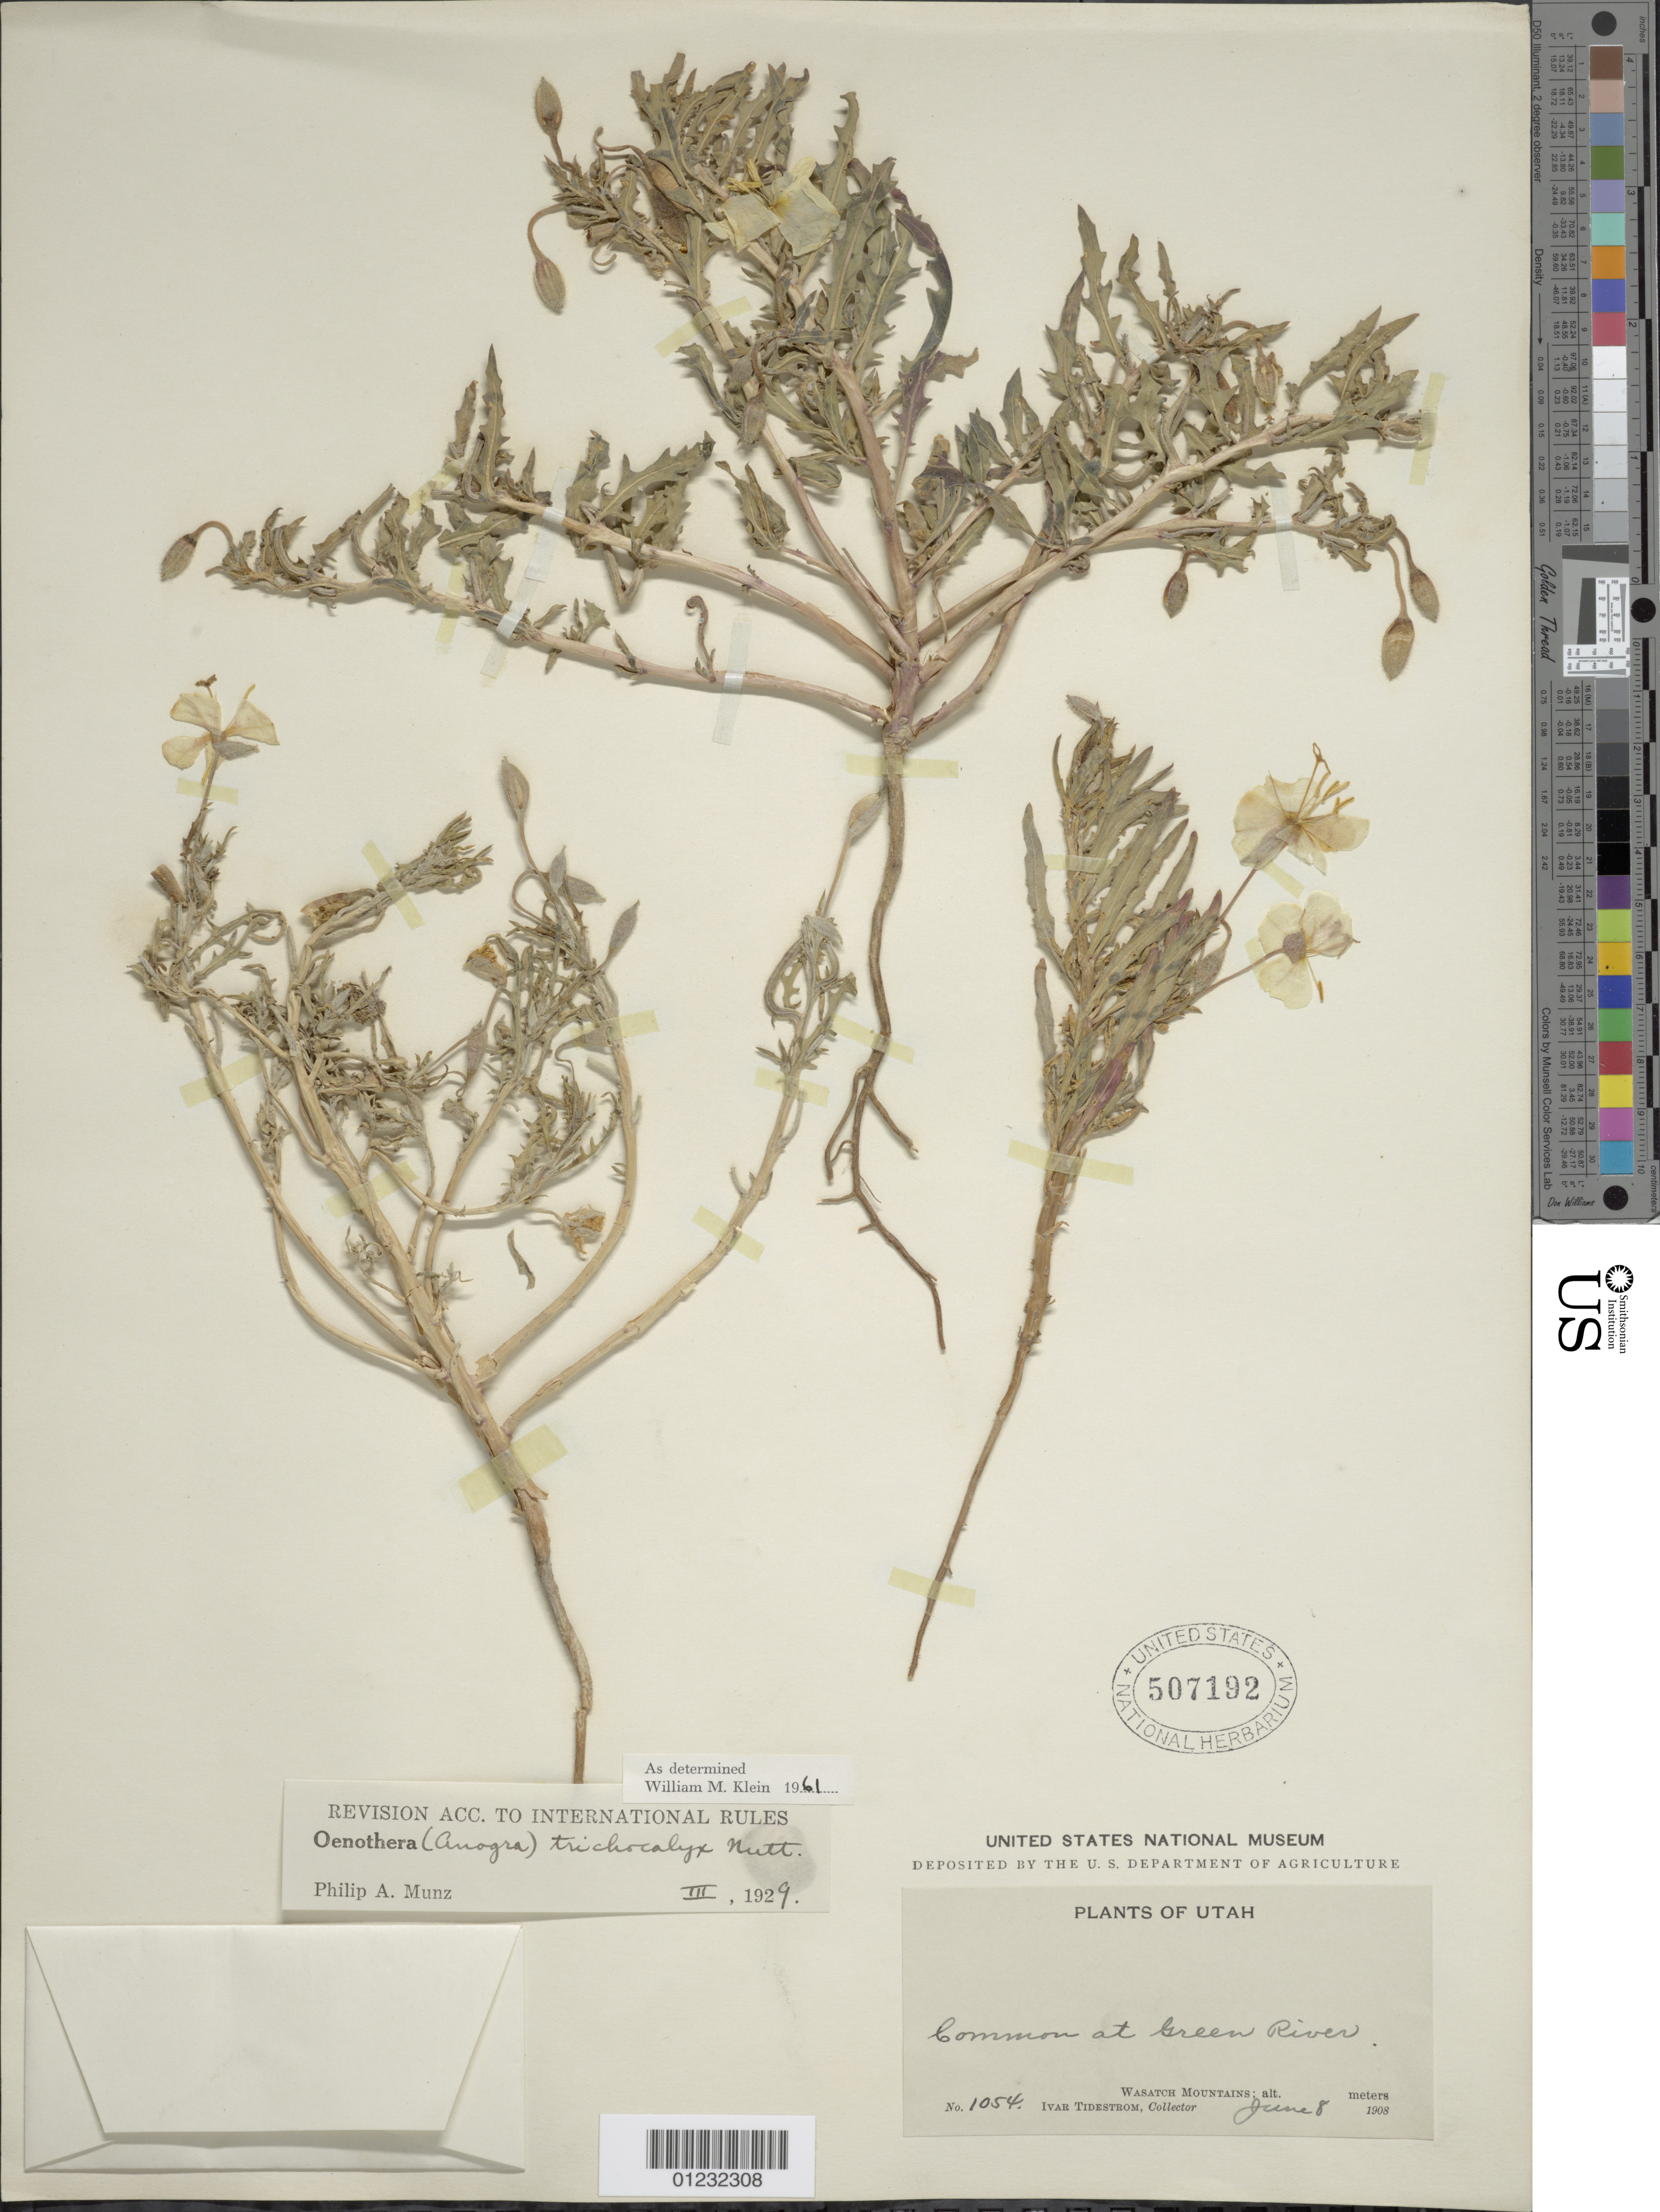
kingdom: Plantae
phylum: Tracheophyta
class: Magnoliopsida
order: Myrtales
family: Onagraceae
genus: Oenothera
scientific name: Oenothera pallida subsp. trichocalyx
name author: (Nutt.) Munz & W.M. Klein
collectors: I. F. Tidestrom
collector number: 1054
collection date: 1908-06-08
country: United States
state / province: Utah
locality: Wasatch Mtns., at Green River.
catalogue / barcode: US 507192